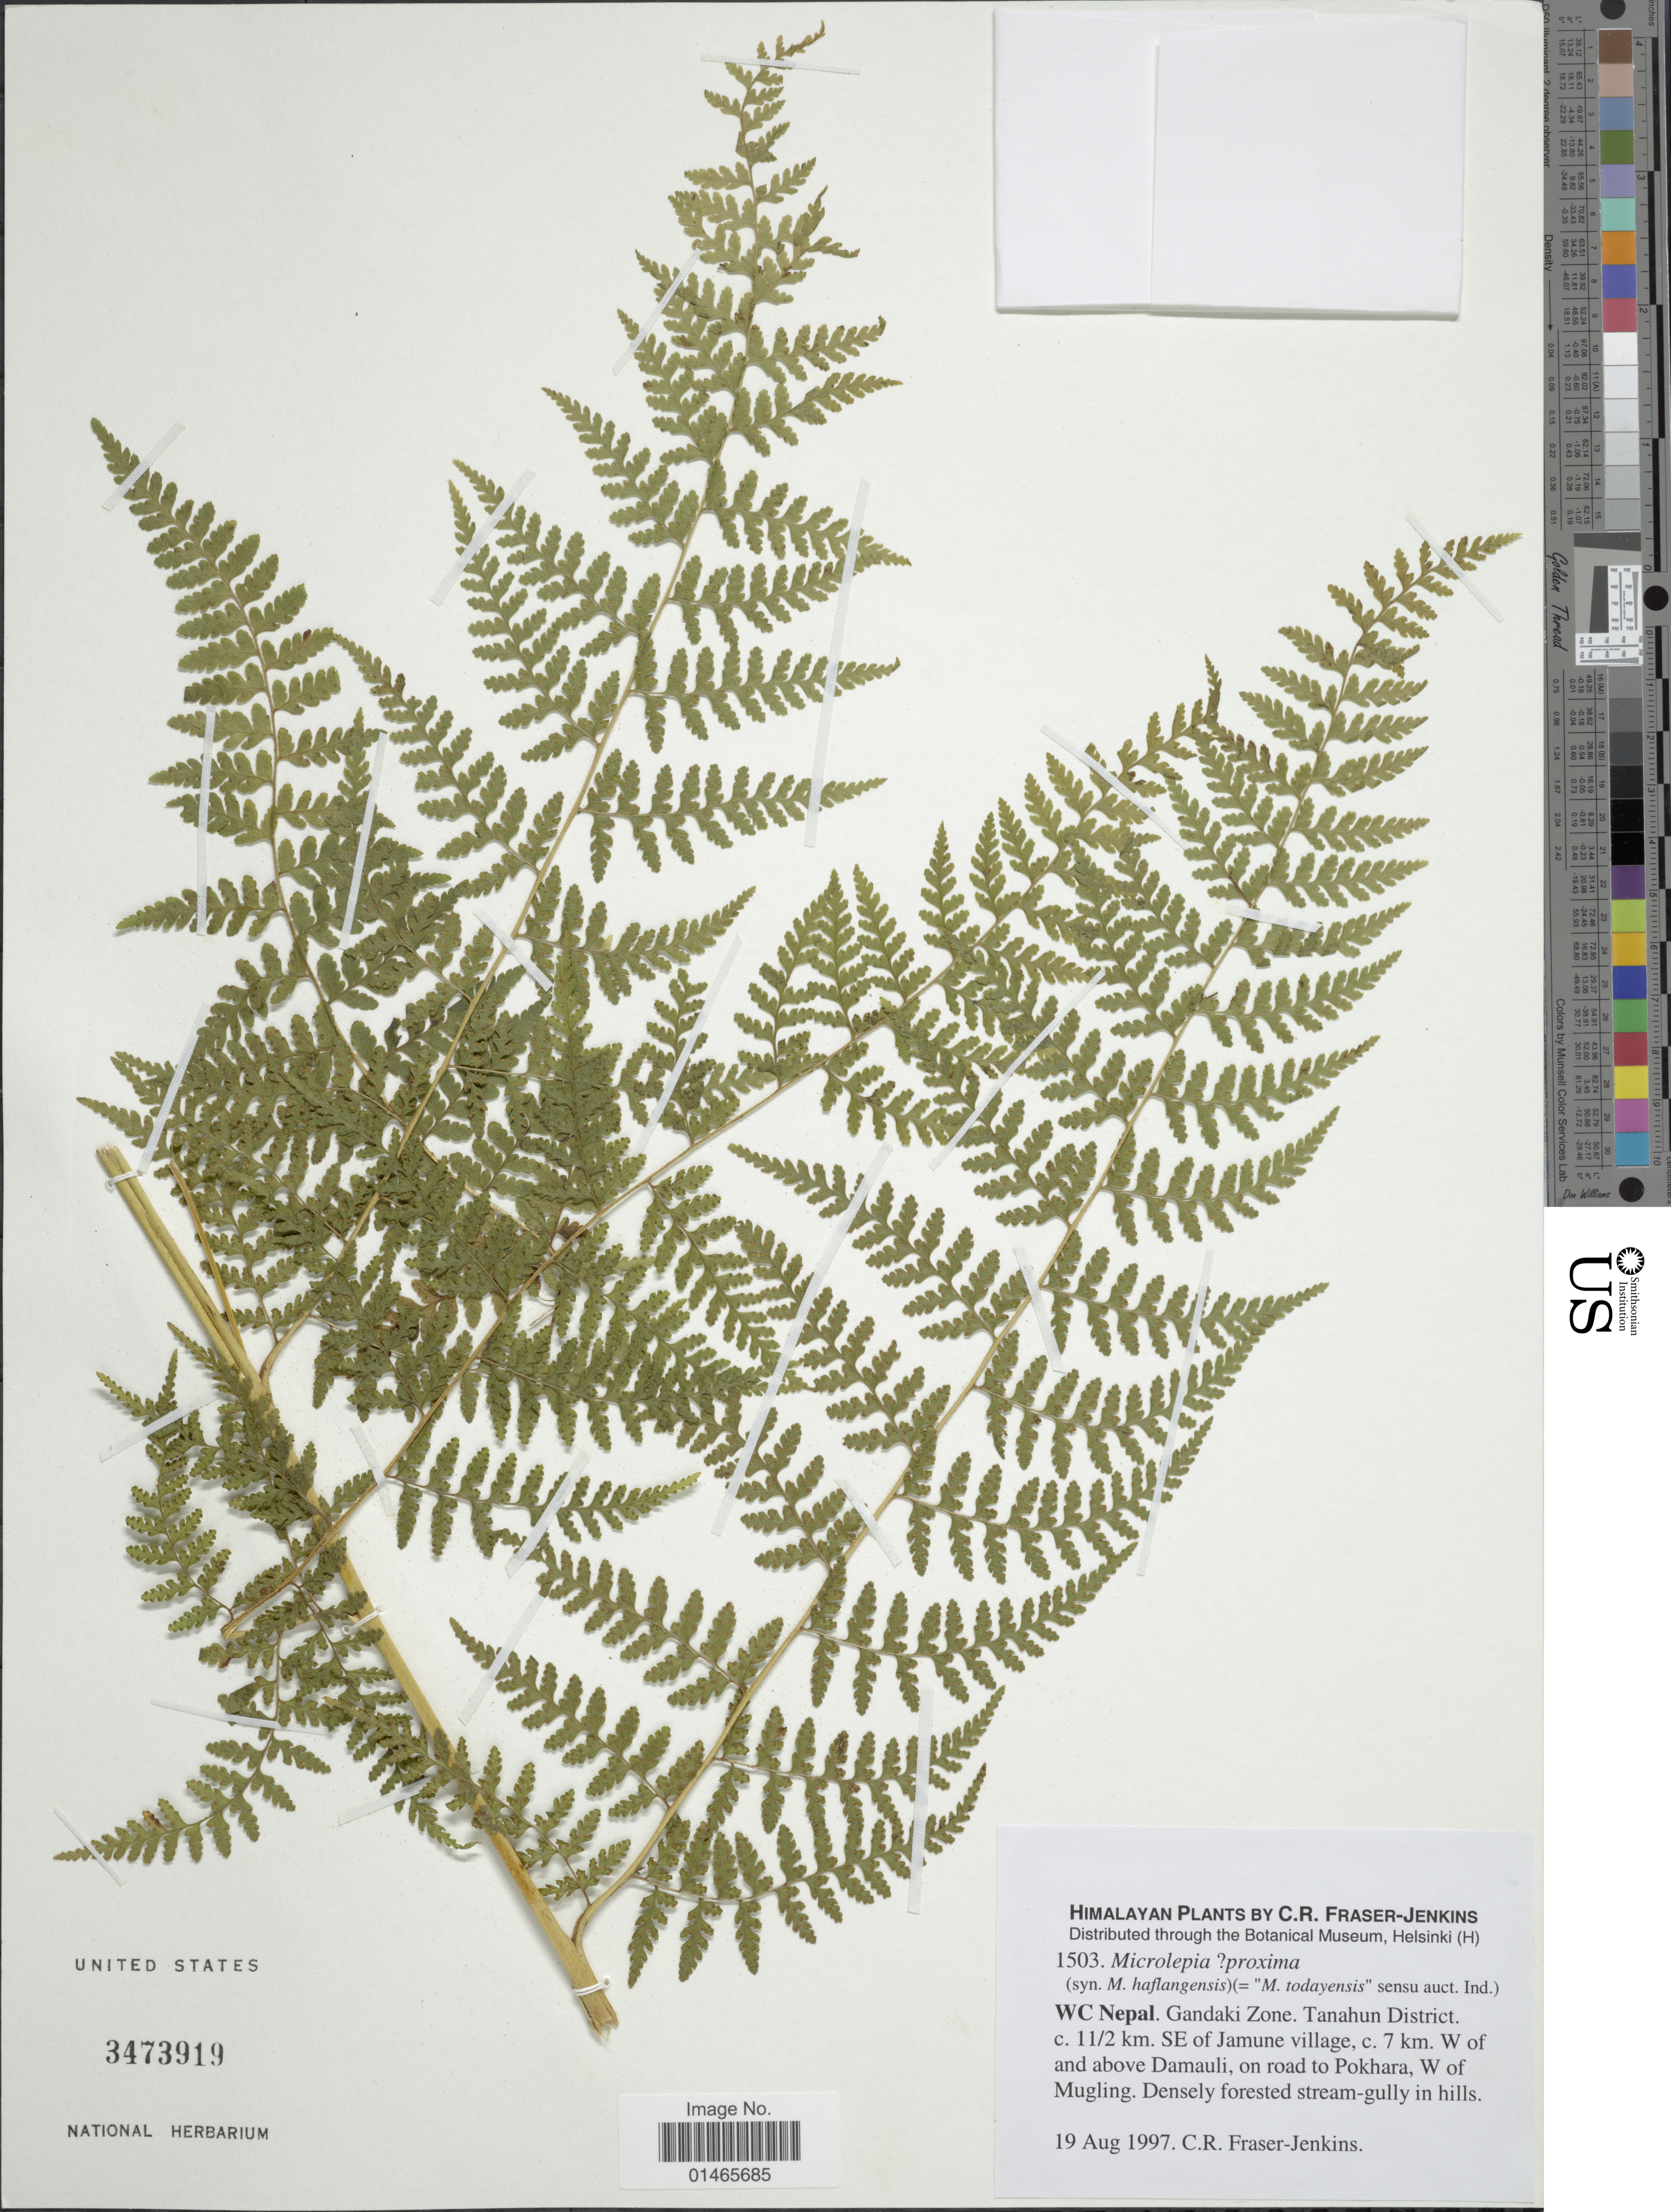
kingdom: Plantae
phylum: Tracheophyta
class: Polypodiopsida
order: Polypodiales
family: Dennstaedtiaceae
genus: Microlepia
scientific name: Microlepia proxima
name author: (Blume) C. Presl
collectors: C. R. Fraser-Jenkins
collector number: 1503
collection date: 1997-08-19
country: Nepal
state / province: Gandaki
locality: WC Nepal, Gandaki Zone, Tanahun District, c. 11/2 km. SE of Jamune village, c. 7km. W of and above Damauli, on road to Pokhara, W of Mugling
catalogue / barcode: US 3473919